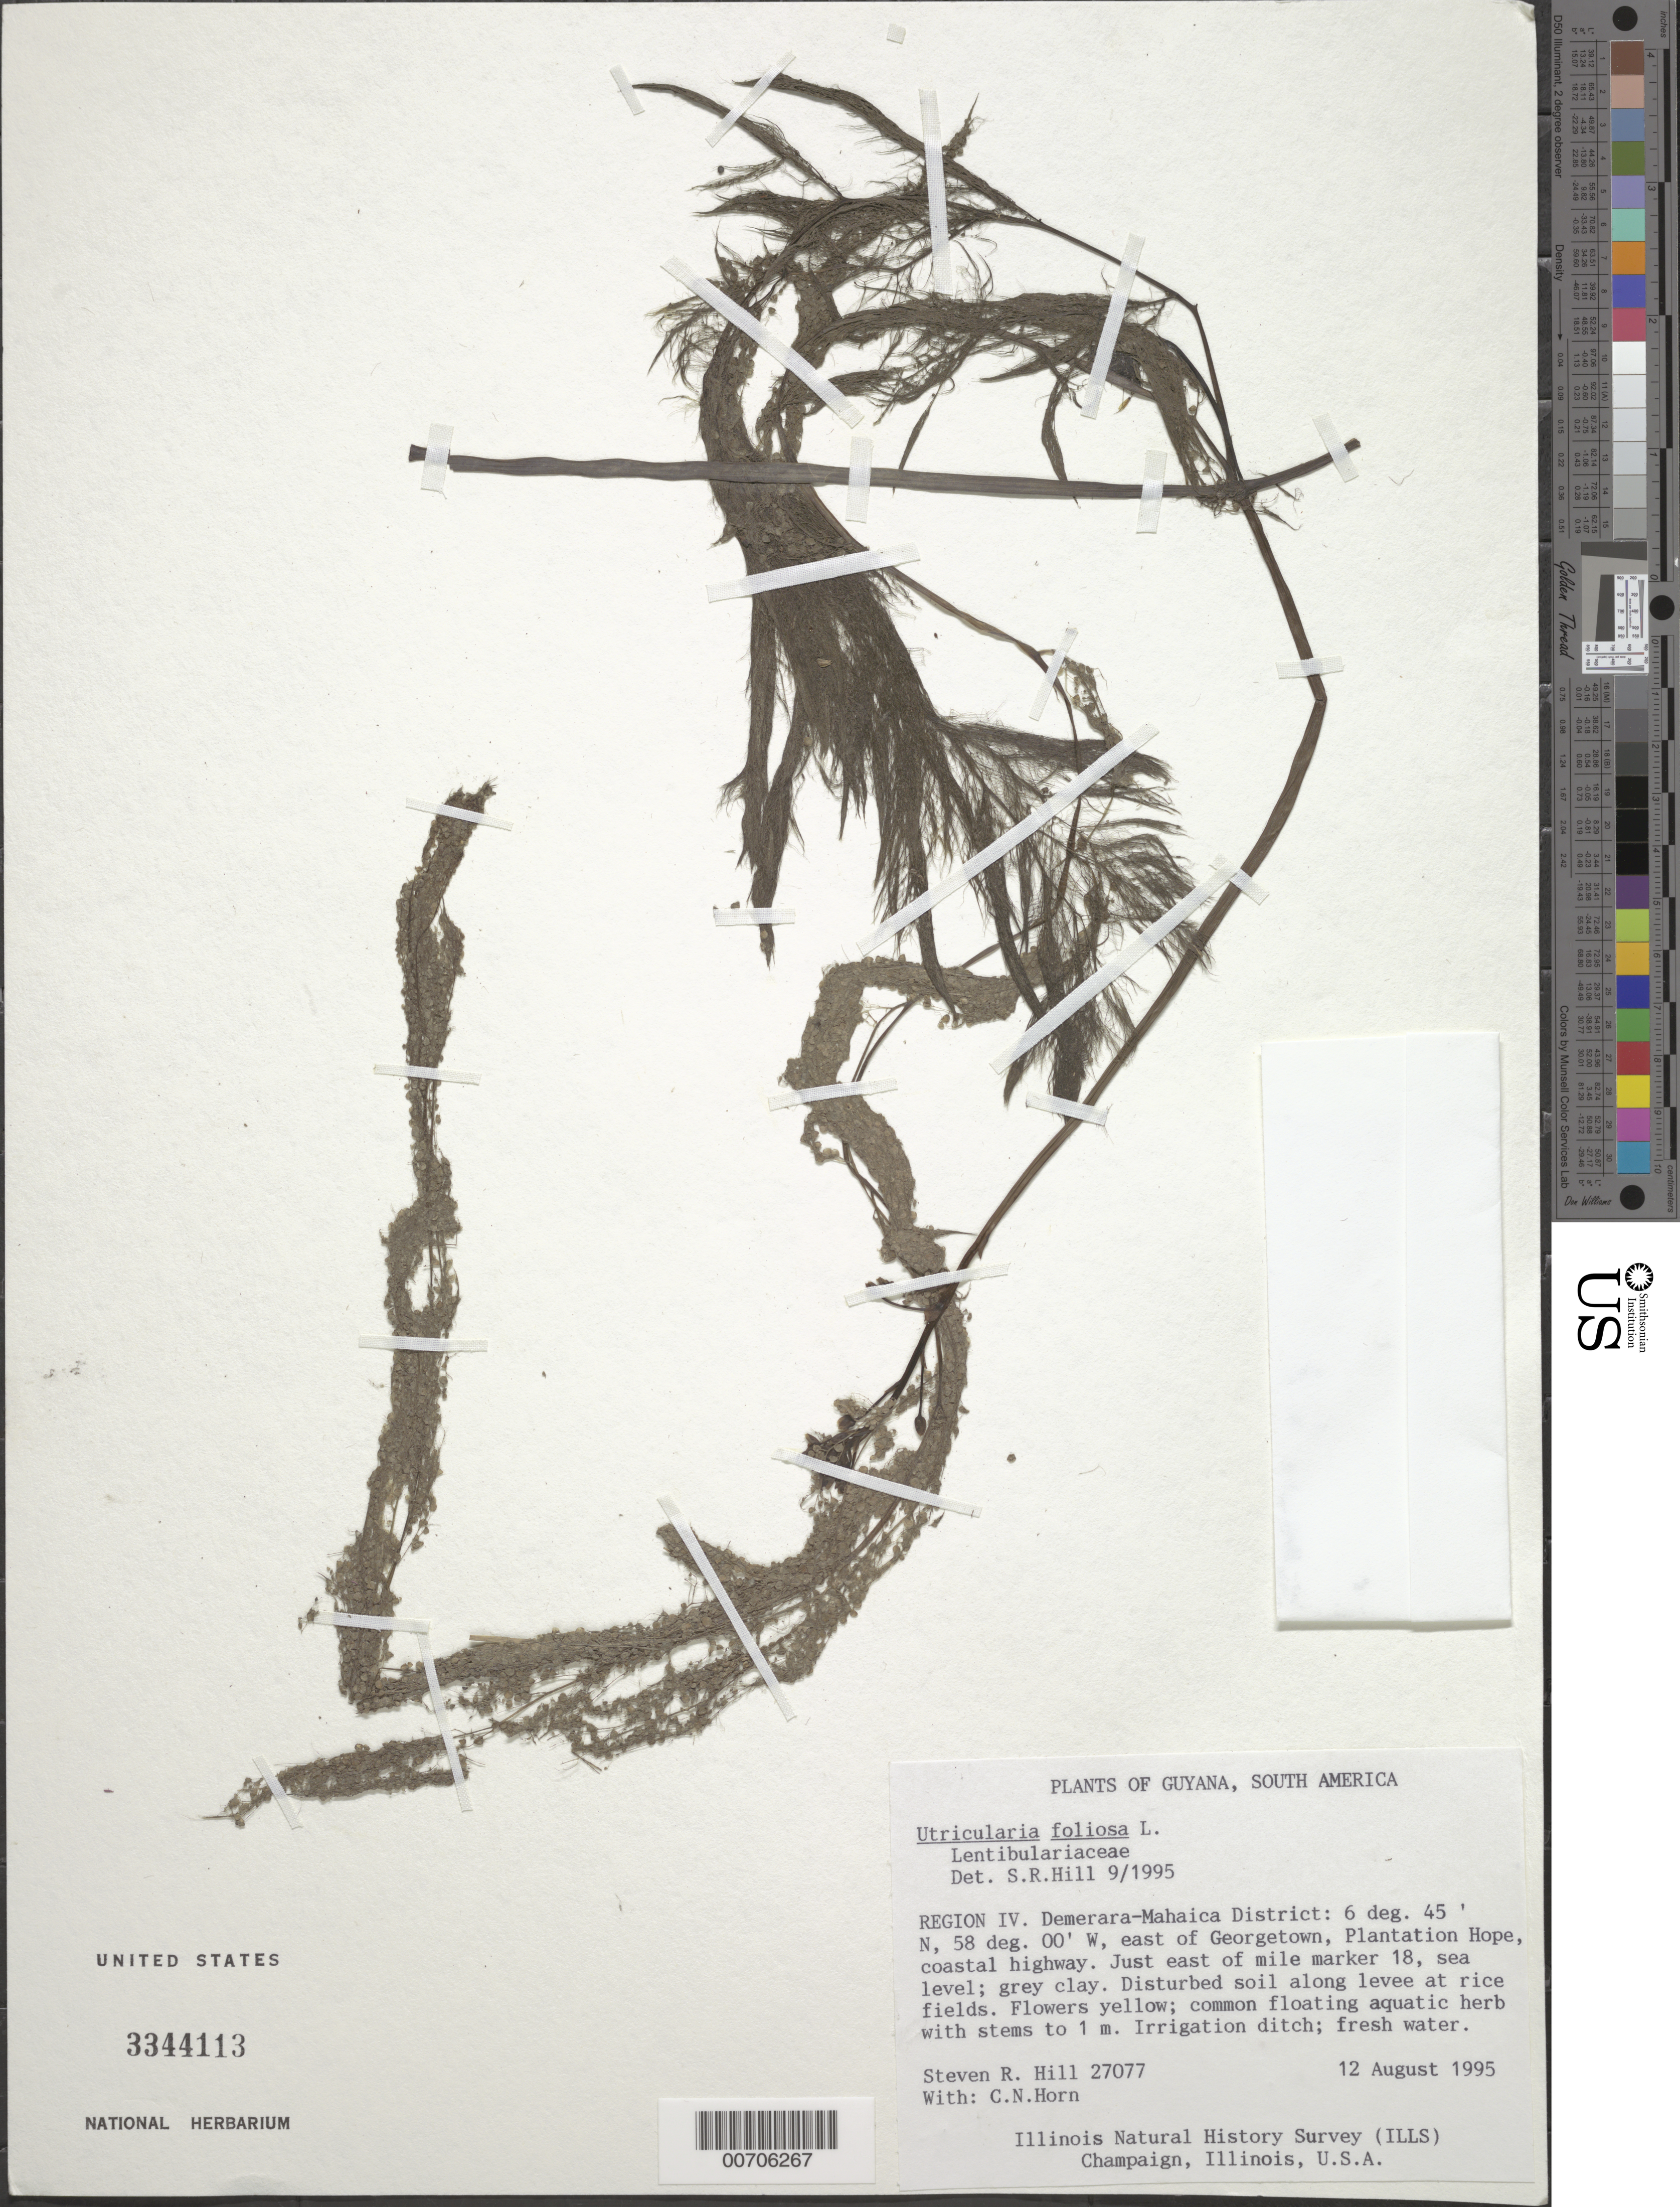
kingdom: Plantae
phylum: Tracheophyta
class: Magnoliopsida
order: Lamiales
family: Lentibulariaceae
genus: Utricularia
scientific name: Utricularia foliosa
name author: L.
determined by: Hill, Steven R.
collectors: S. R. Hill & C. N. Horn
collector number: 27077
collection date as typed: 12-Aug-95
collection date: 1995-08-12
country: Guyana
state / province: Demerara-Mahaica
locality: Georgetown, Plantation Hope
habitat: Disturbed soil along levee at rice fields.Grey clay. irrigation ditch; fresh water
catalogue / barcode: US 3344113